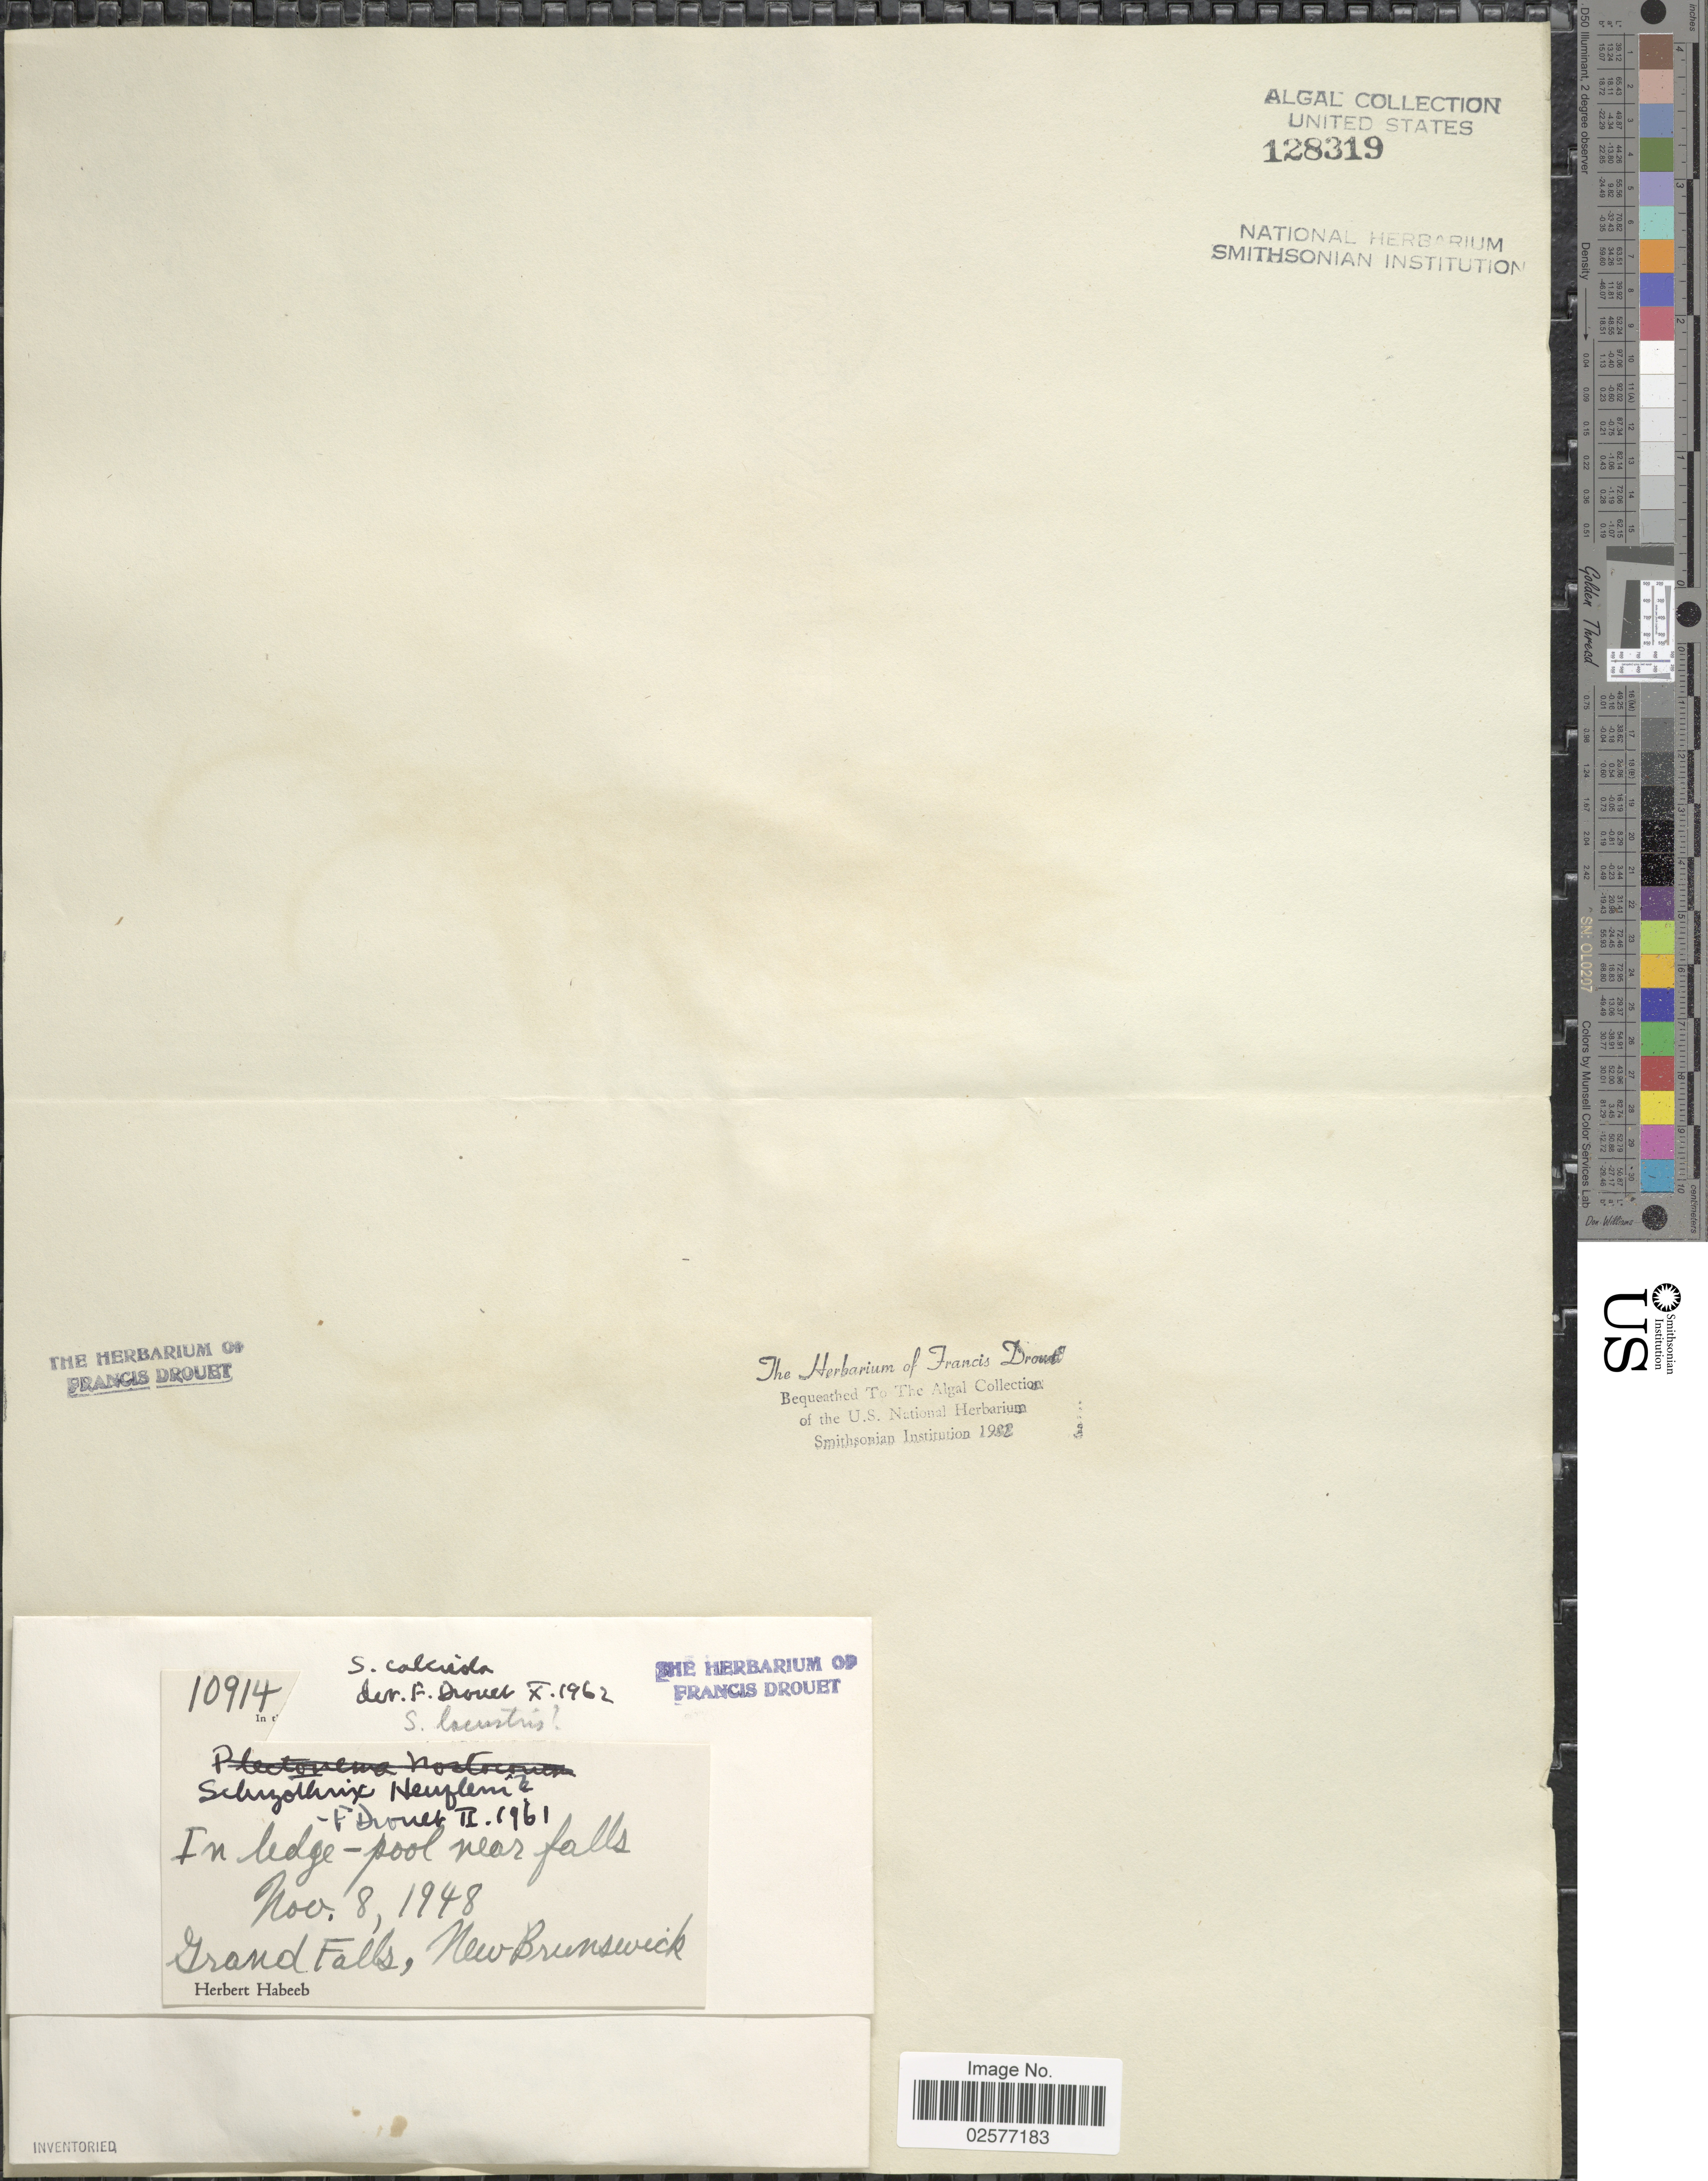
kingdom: Bacteria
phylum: Cyanobacteria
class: Cyanobacteriia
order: Leptolyngbyales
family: Trichocoleusaceae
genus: Schizothrix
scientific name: Schizothrix calcicola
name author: Gomont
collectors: H. Habeeb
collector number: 10914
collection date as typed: Nov. 8, 1948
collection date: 1948-11-08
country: Canada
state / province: New Brunswick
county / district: Victoria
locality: In ledge-pool near falls, Grand Falls, New Brunswick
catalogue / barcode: US 128319